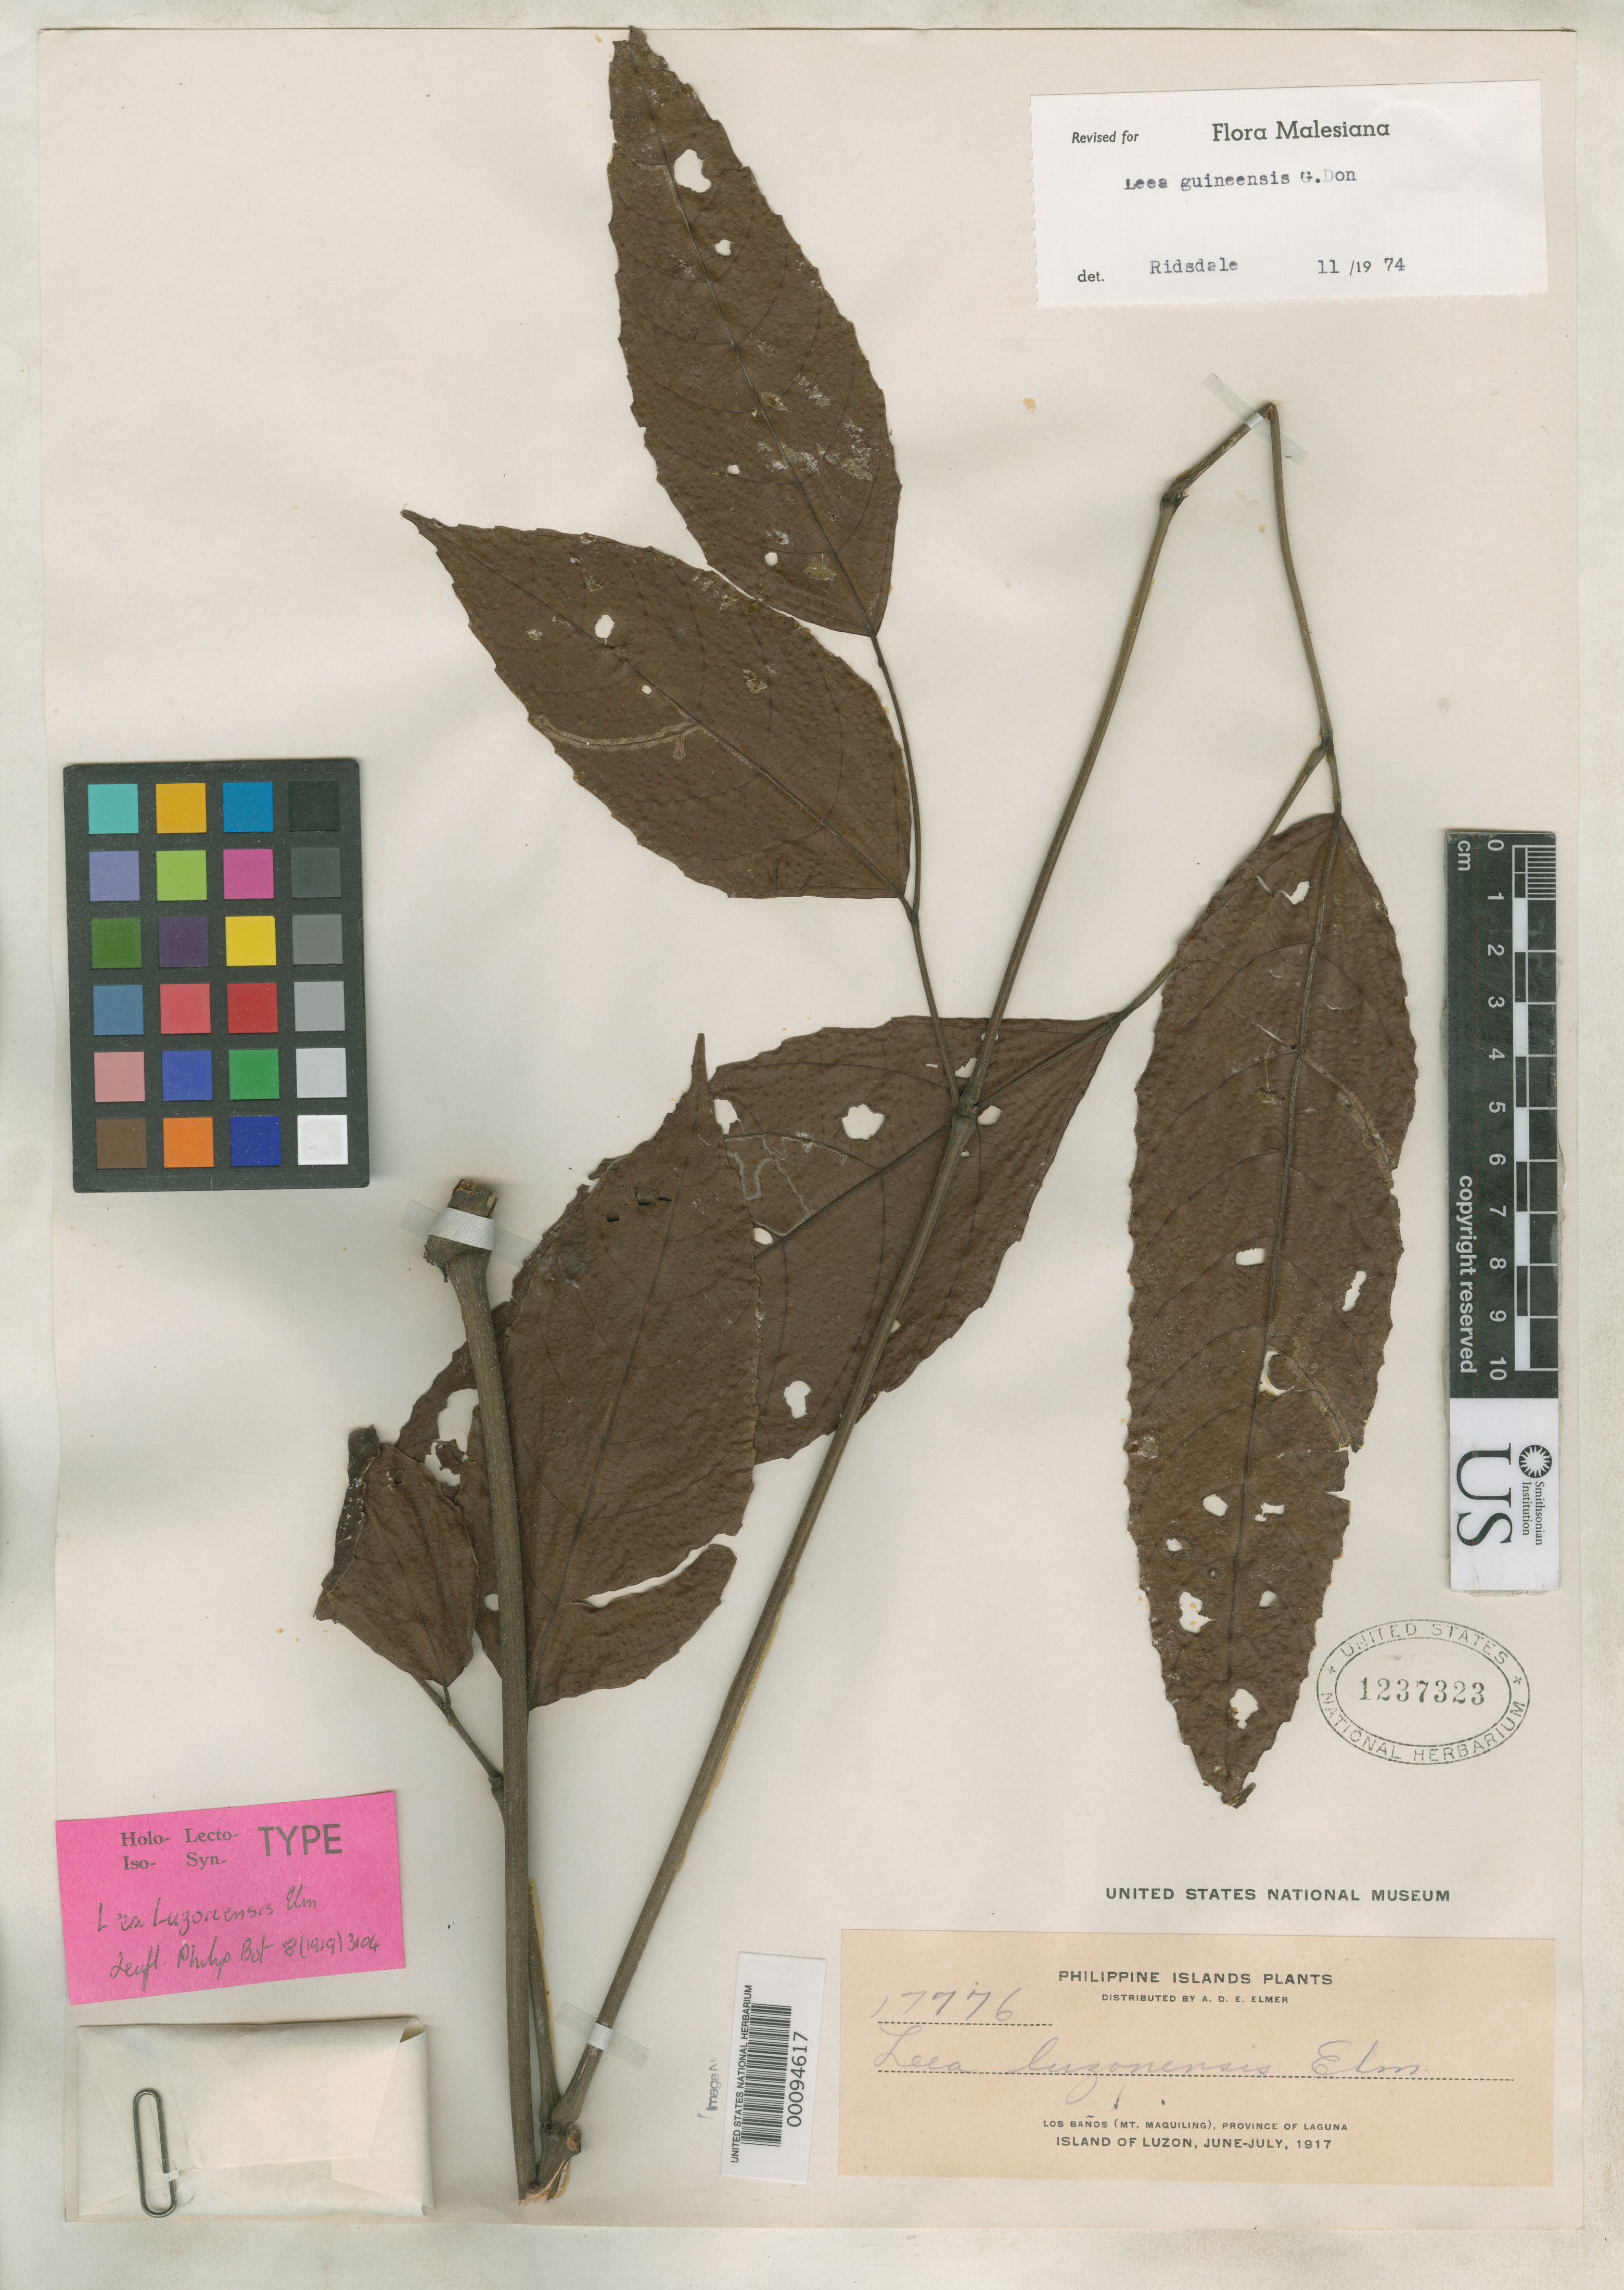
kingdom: Plantae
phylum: Tracheophyta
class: Magnoliopsida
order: Vitales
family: Vitaceae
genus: Leea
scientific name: Leea luzonensis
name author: Elmer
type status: Isotype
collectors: A. D. E. Elmer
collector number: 17776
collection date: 1917-06/1917-07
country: Philippines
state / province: Calabarzon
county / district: Laguna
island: Luzon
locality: Los Baños (Mt. Maquiling), Province of Laguna, Luzon.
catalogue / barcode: US 1237323